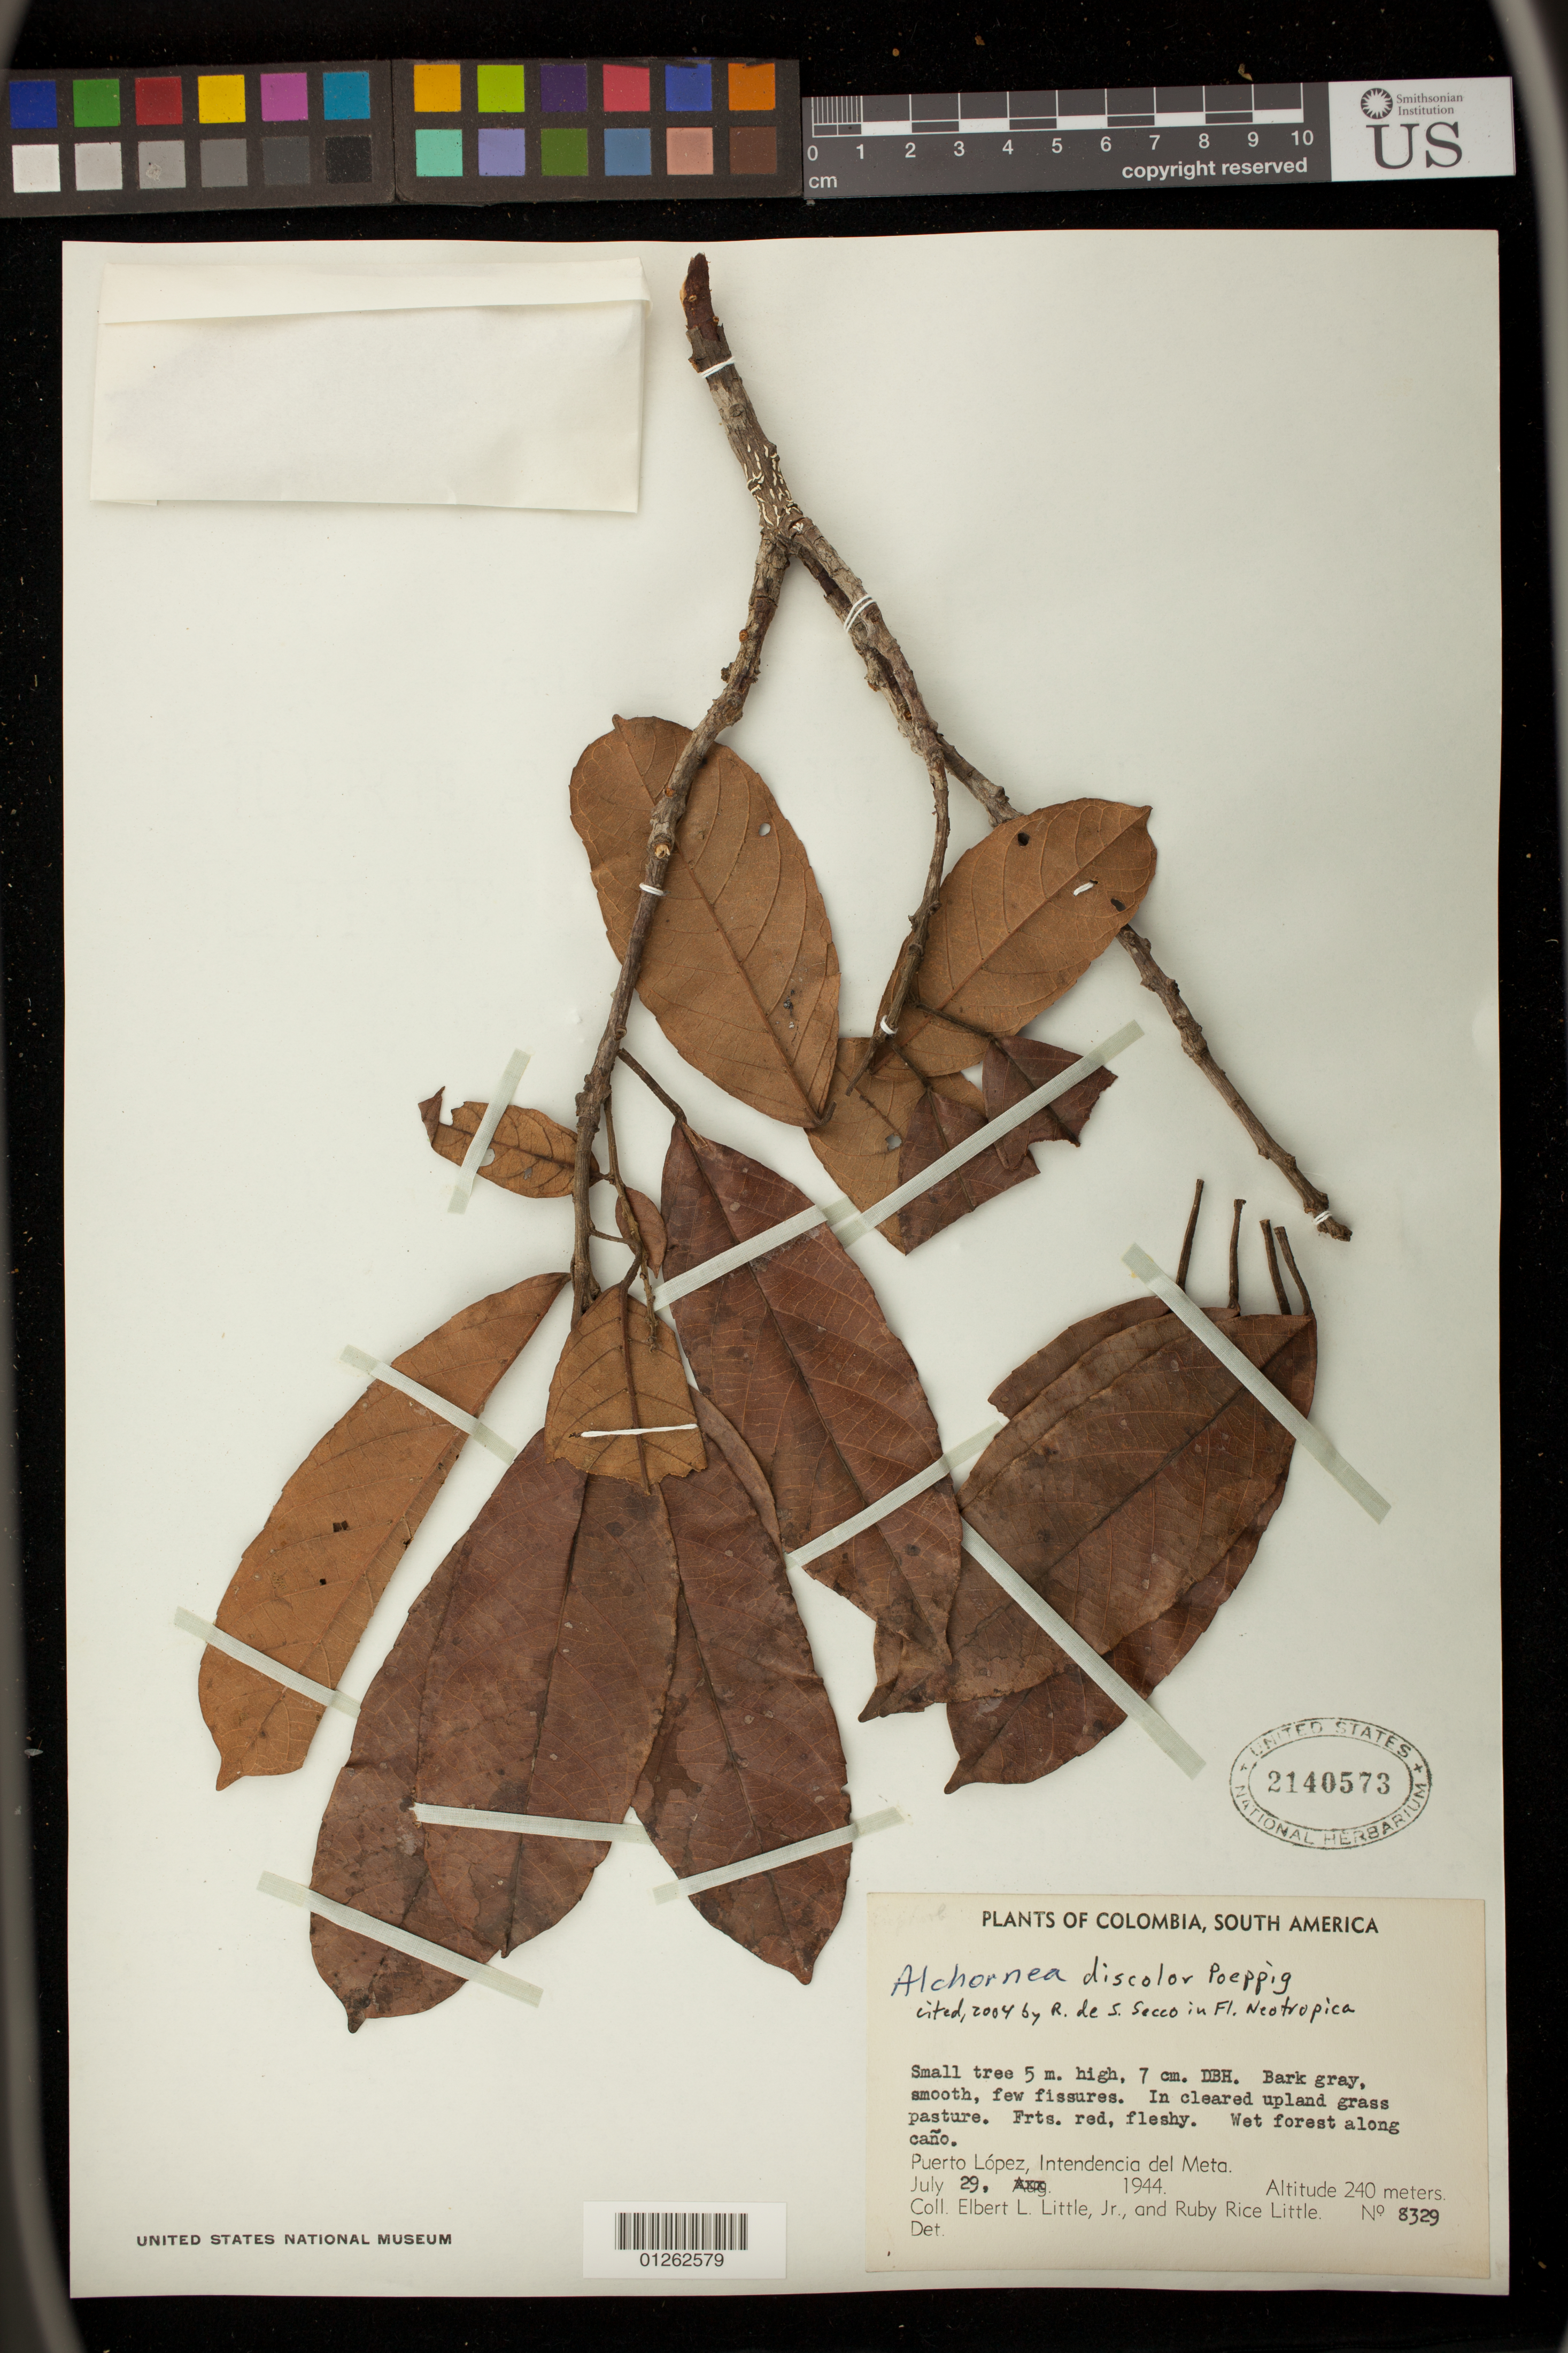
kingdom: Plantae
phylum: Tracheophyta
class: Magnoliopsida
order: Malpighiales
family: Euphorbiaceae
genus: Alchornea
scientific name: Alchornea discolor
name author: Poepp. & Endl.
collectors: E. L. Little & R. R. Little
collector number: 8329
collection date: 1944-07-29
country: Colombia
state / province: Meta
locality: Puerto Lopez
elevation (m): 240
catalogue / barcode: US 2140573